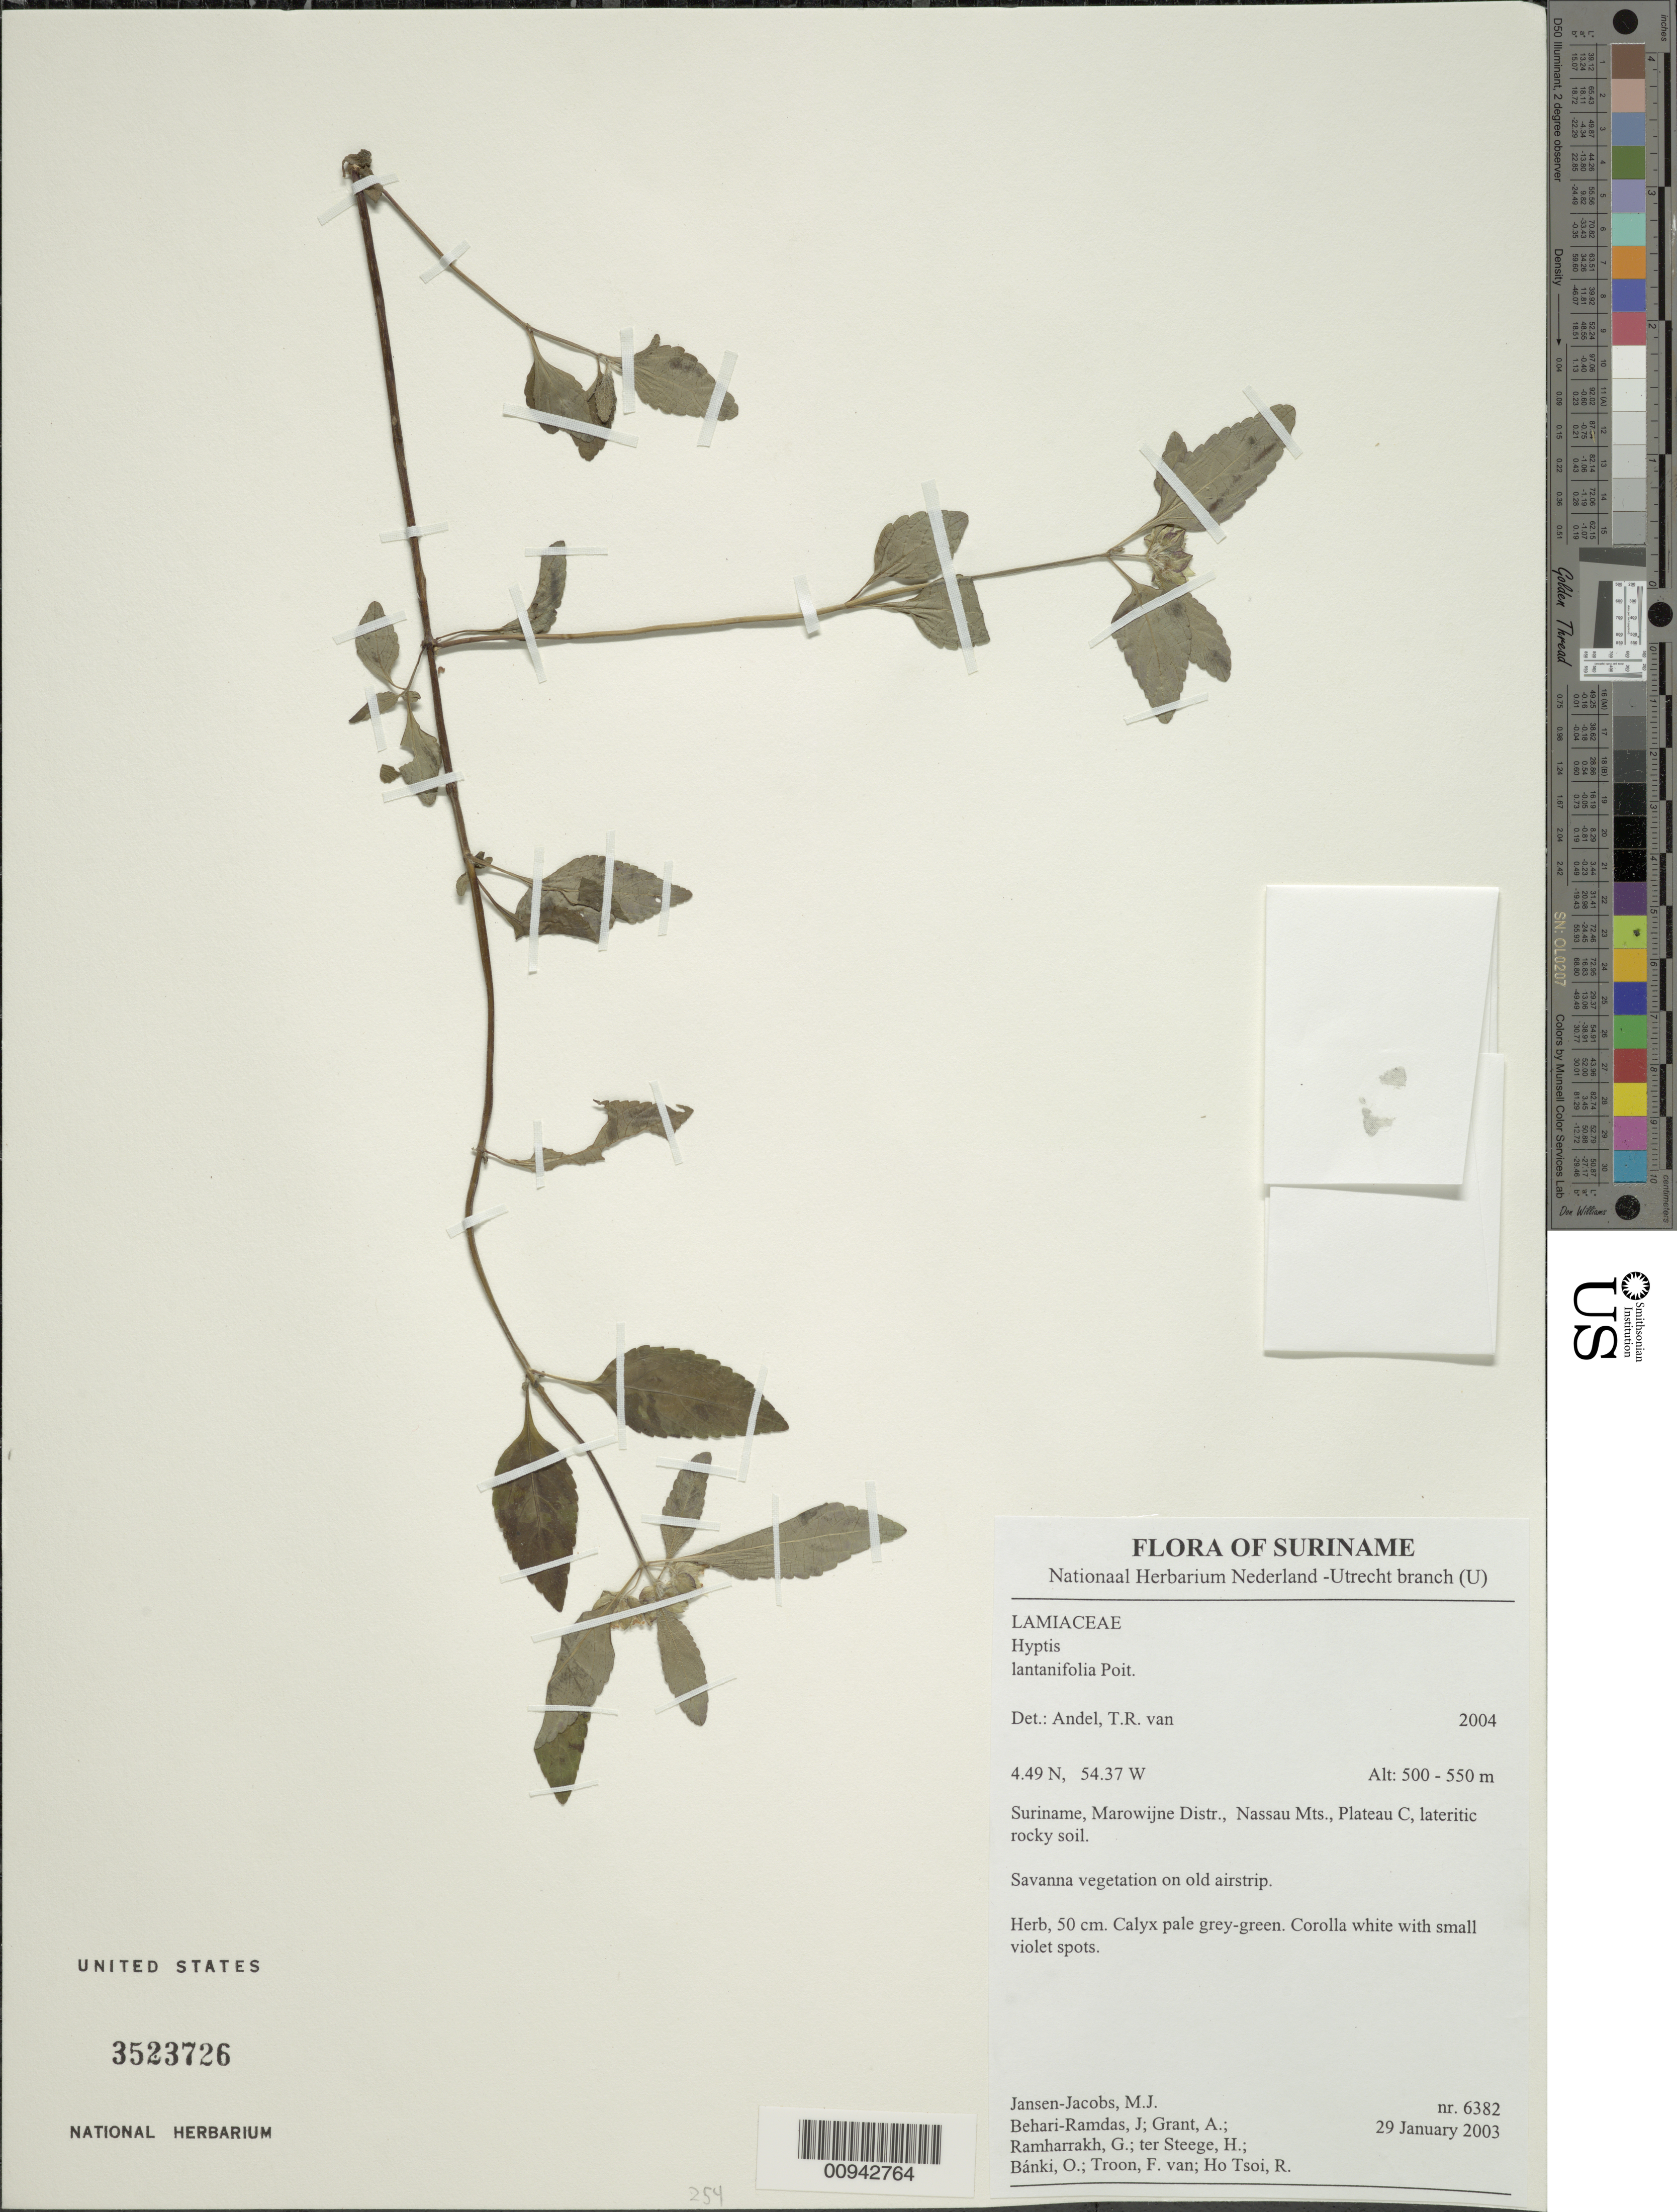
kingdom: Plantae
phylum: Tracheophyta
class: Magnoliopsida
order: Lamiales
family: Lamiaceae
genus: Hyptis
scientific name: Hyptis lantanifolia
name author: Poit.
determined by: Andel, Tinde R. van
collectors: M. J. Jansen-Jacobs, J. Behari-Ramdas, A. Grant, G. Ramharrakh, H. ter Steege, O. Bánki, F. Van Troon & R. Ho Tsoi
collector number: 6382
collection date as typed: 29-Jan-03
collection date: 2003-01-29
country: Suriname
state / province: Marowijne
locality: Nassau Mts., Plateau C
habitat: Lateritic rocky soil; savanna vegetation on old airstrip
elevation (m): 500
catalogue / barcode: US 3523726